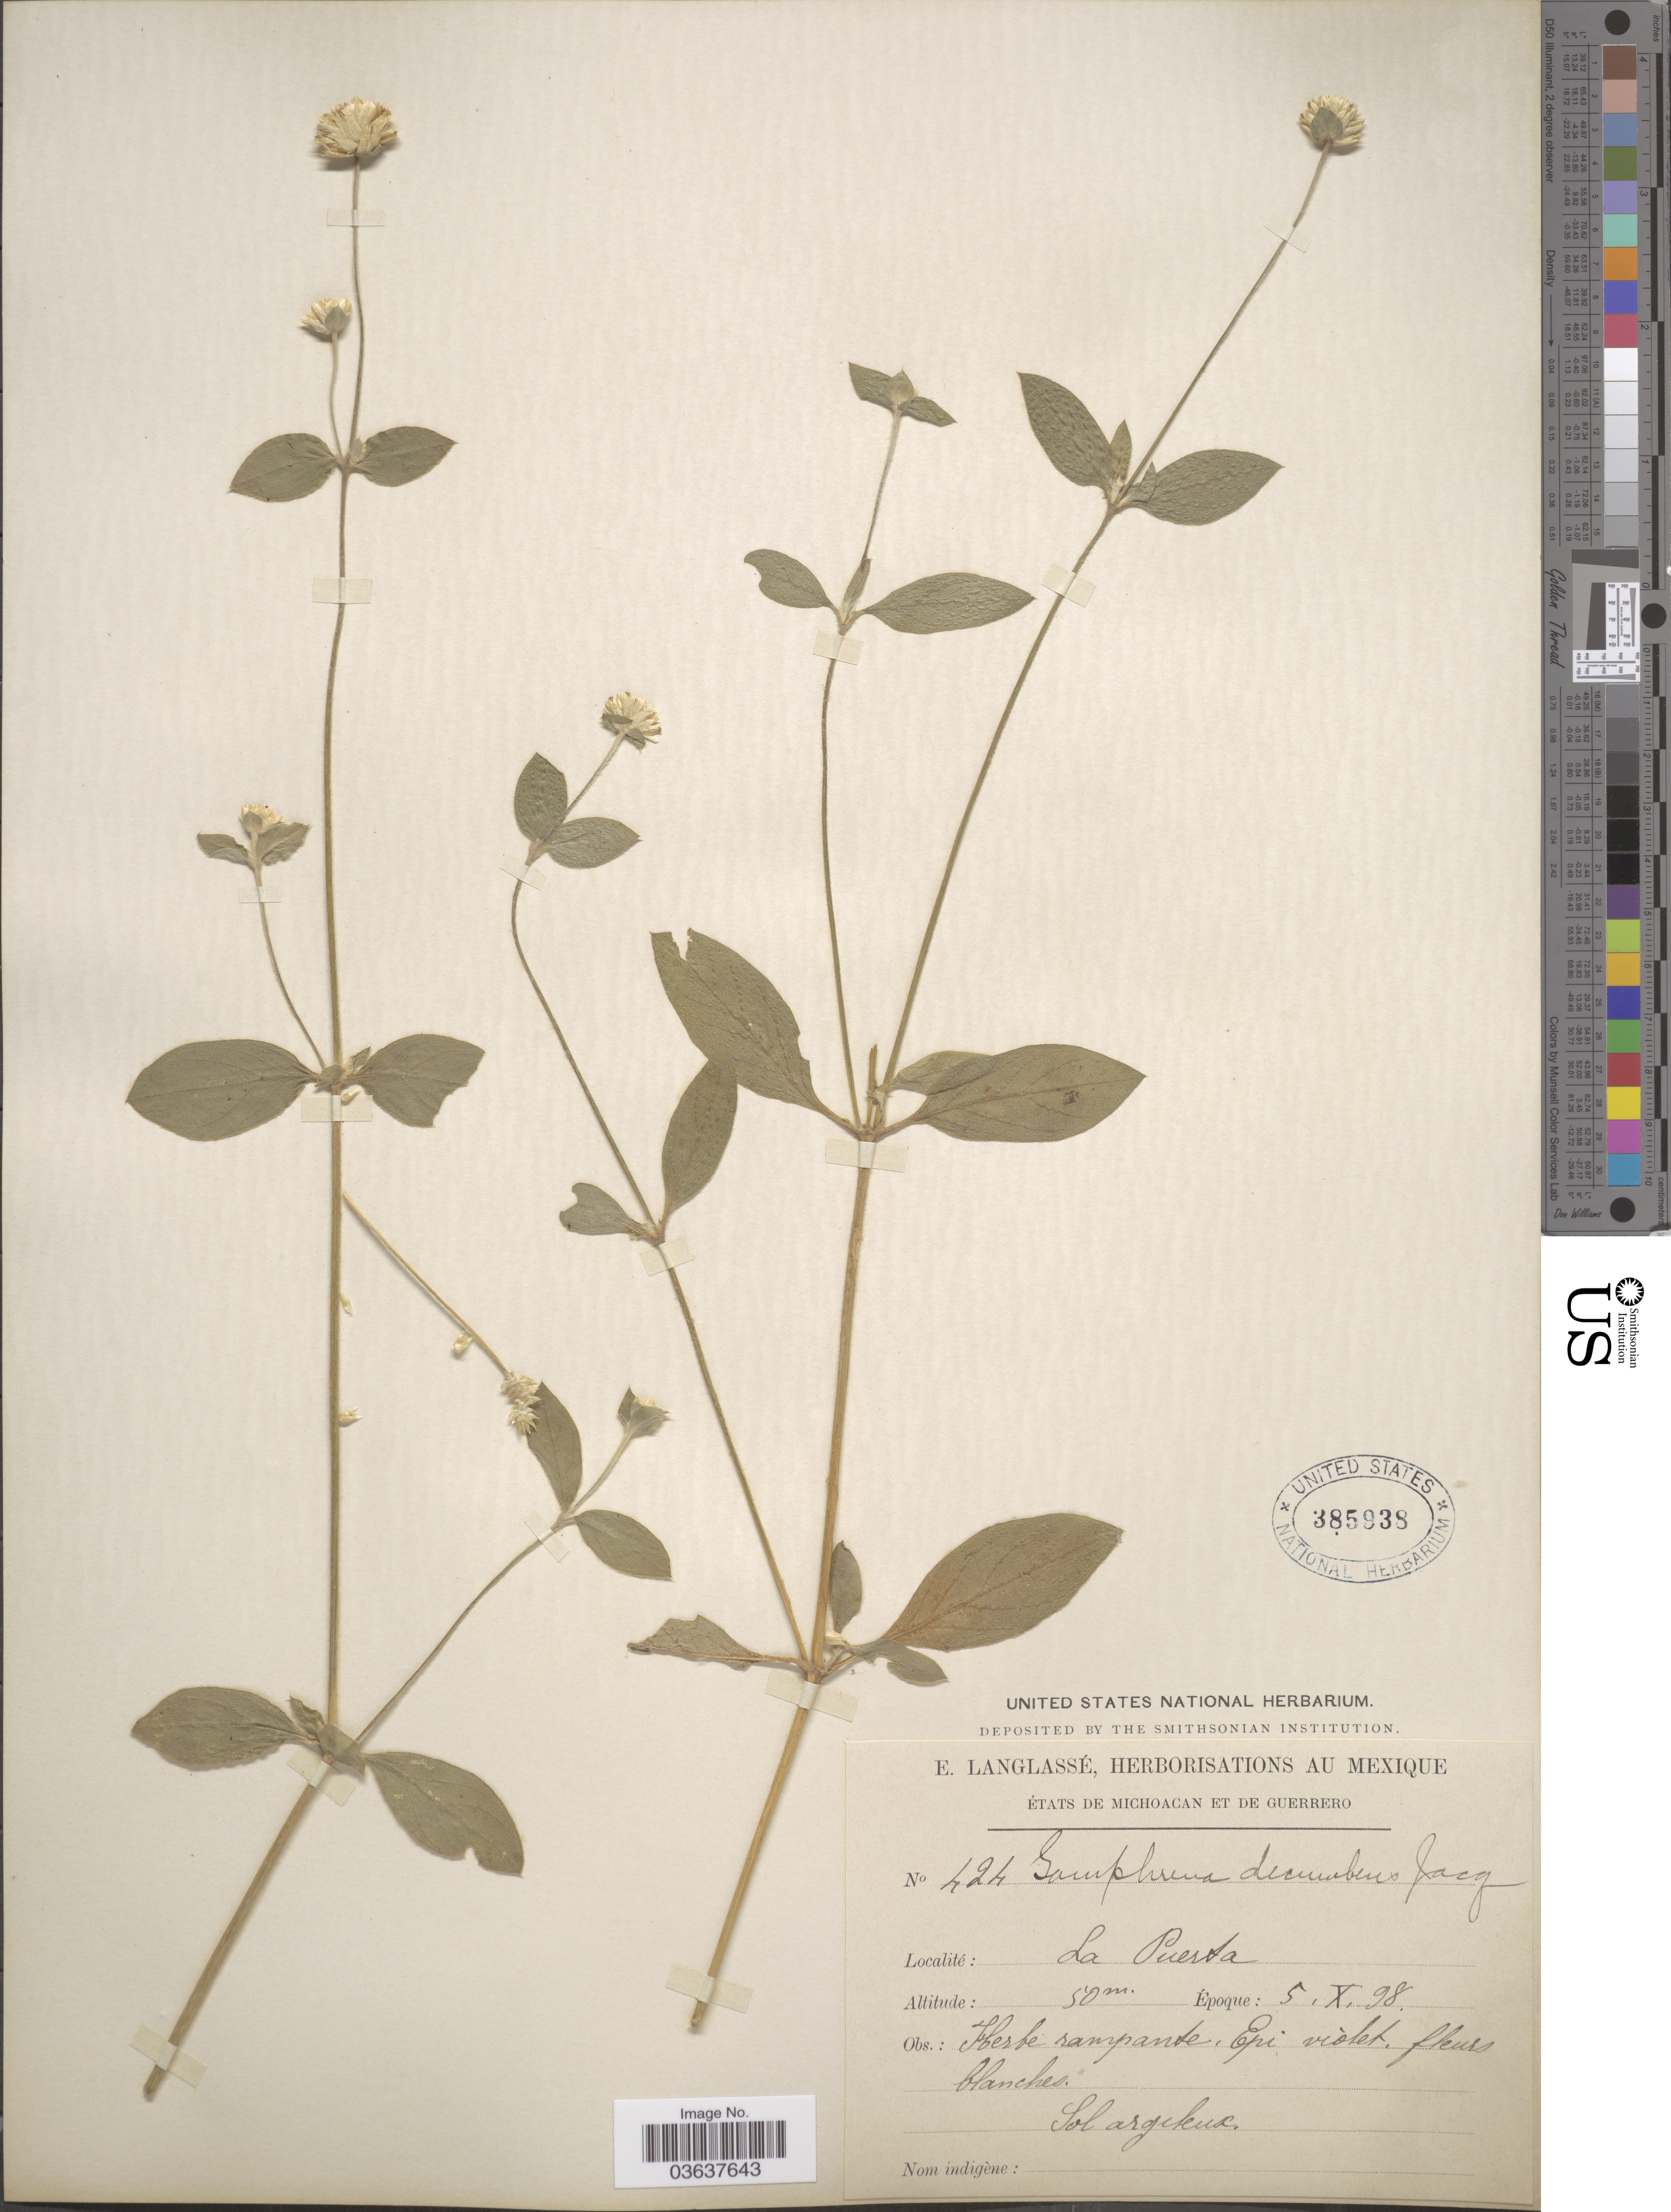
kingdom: Plantae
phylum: Tracheophyta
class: Magnoliopsida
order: Caryophyllales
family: Amaranthaceae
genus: Gomphrena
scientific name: Gomphrena decumbens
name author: Jacq.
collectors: E. Langlassé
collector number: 424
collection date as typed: Transcribed d/m/y: 5/10/98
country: Mexico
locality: États de Michoacan et de Guerrero. La Puerta.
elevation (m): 50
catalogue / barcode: US 385938